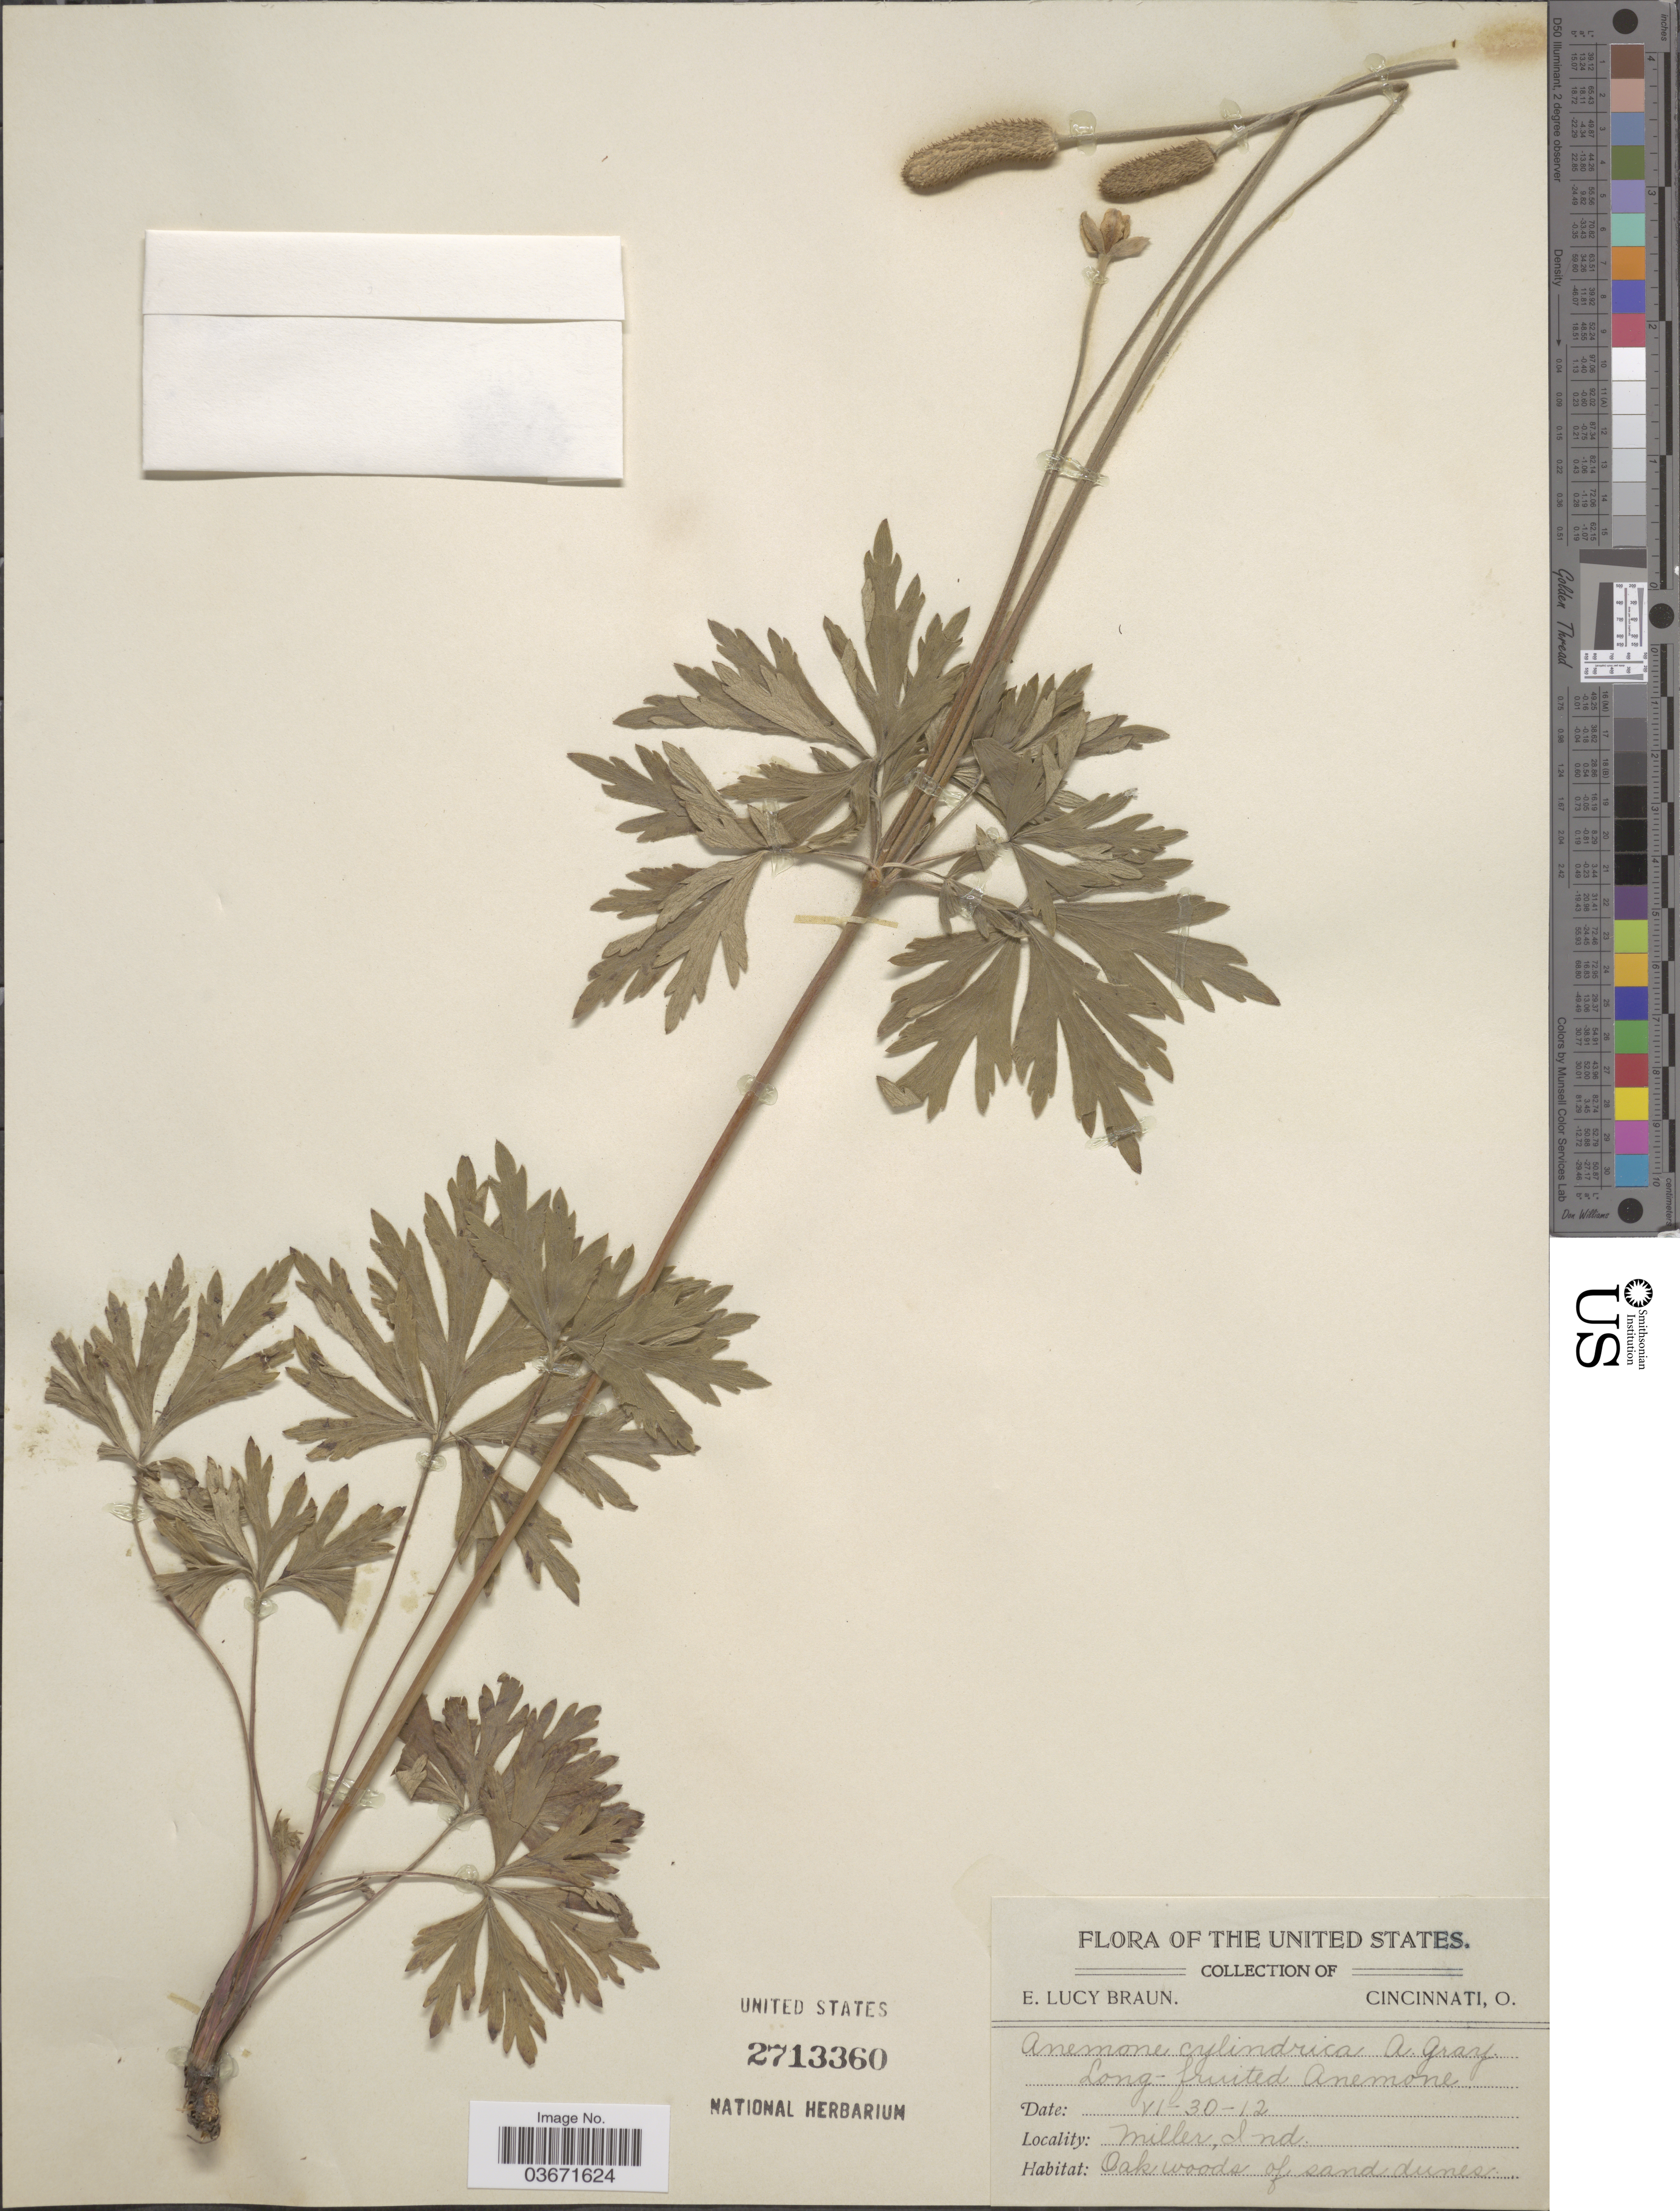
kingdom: Plantae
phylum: Tracheophyta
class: Magnoliopsida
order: Ranunculales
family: Ranunculaceae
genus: Anemone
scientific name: Anemone cylindrica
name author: A. Gray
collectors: E. L. Braun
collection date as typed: Transcribed d/m/y: 30/6/12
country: United States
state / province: Indiana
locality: Miller.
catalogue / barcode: US 2713360